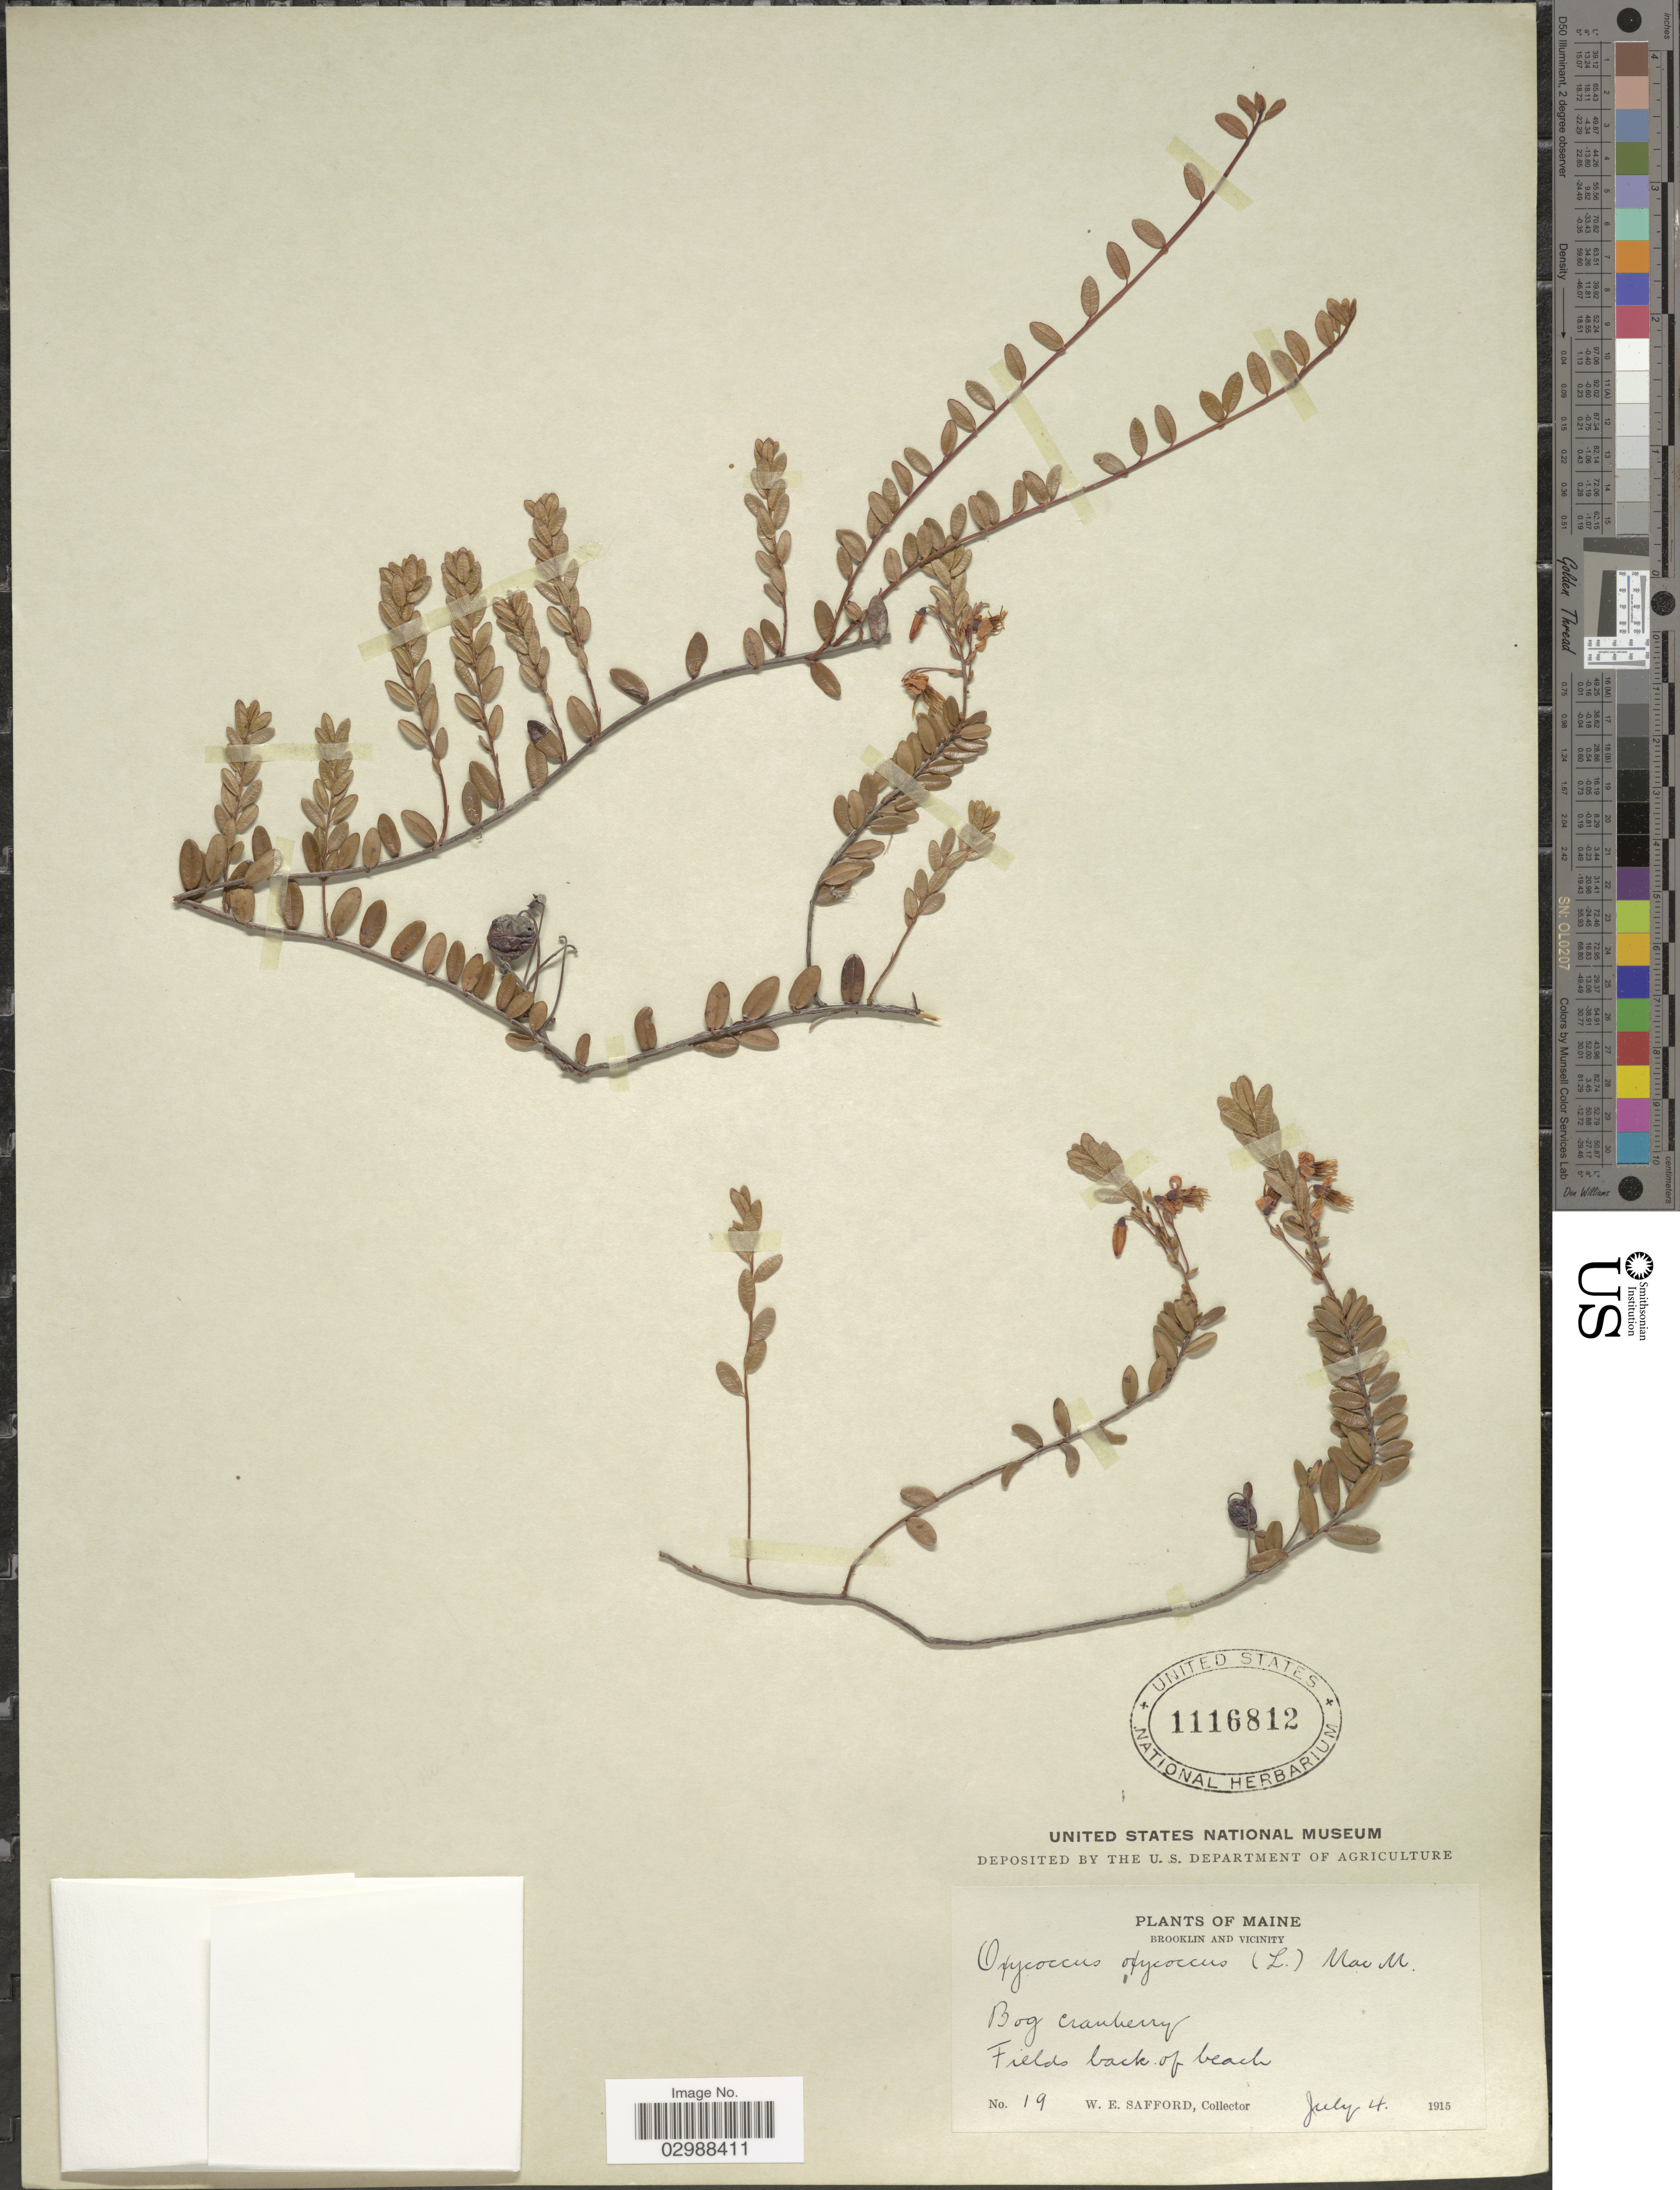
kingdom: Plantae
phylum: Tracheophyta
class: Magnoliopsida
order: Ericales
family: Ericaceae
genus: Vaccinium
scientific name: Vaccinium macrocarpon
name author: Aiton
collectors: W. E. Safford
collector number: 19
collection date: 1915-07-04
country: United States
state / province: Maine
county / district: Hancock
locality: Brooklin and vicinity. Bog cranberry. Fields back of beach.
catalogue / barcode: US 1116812